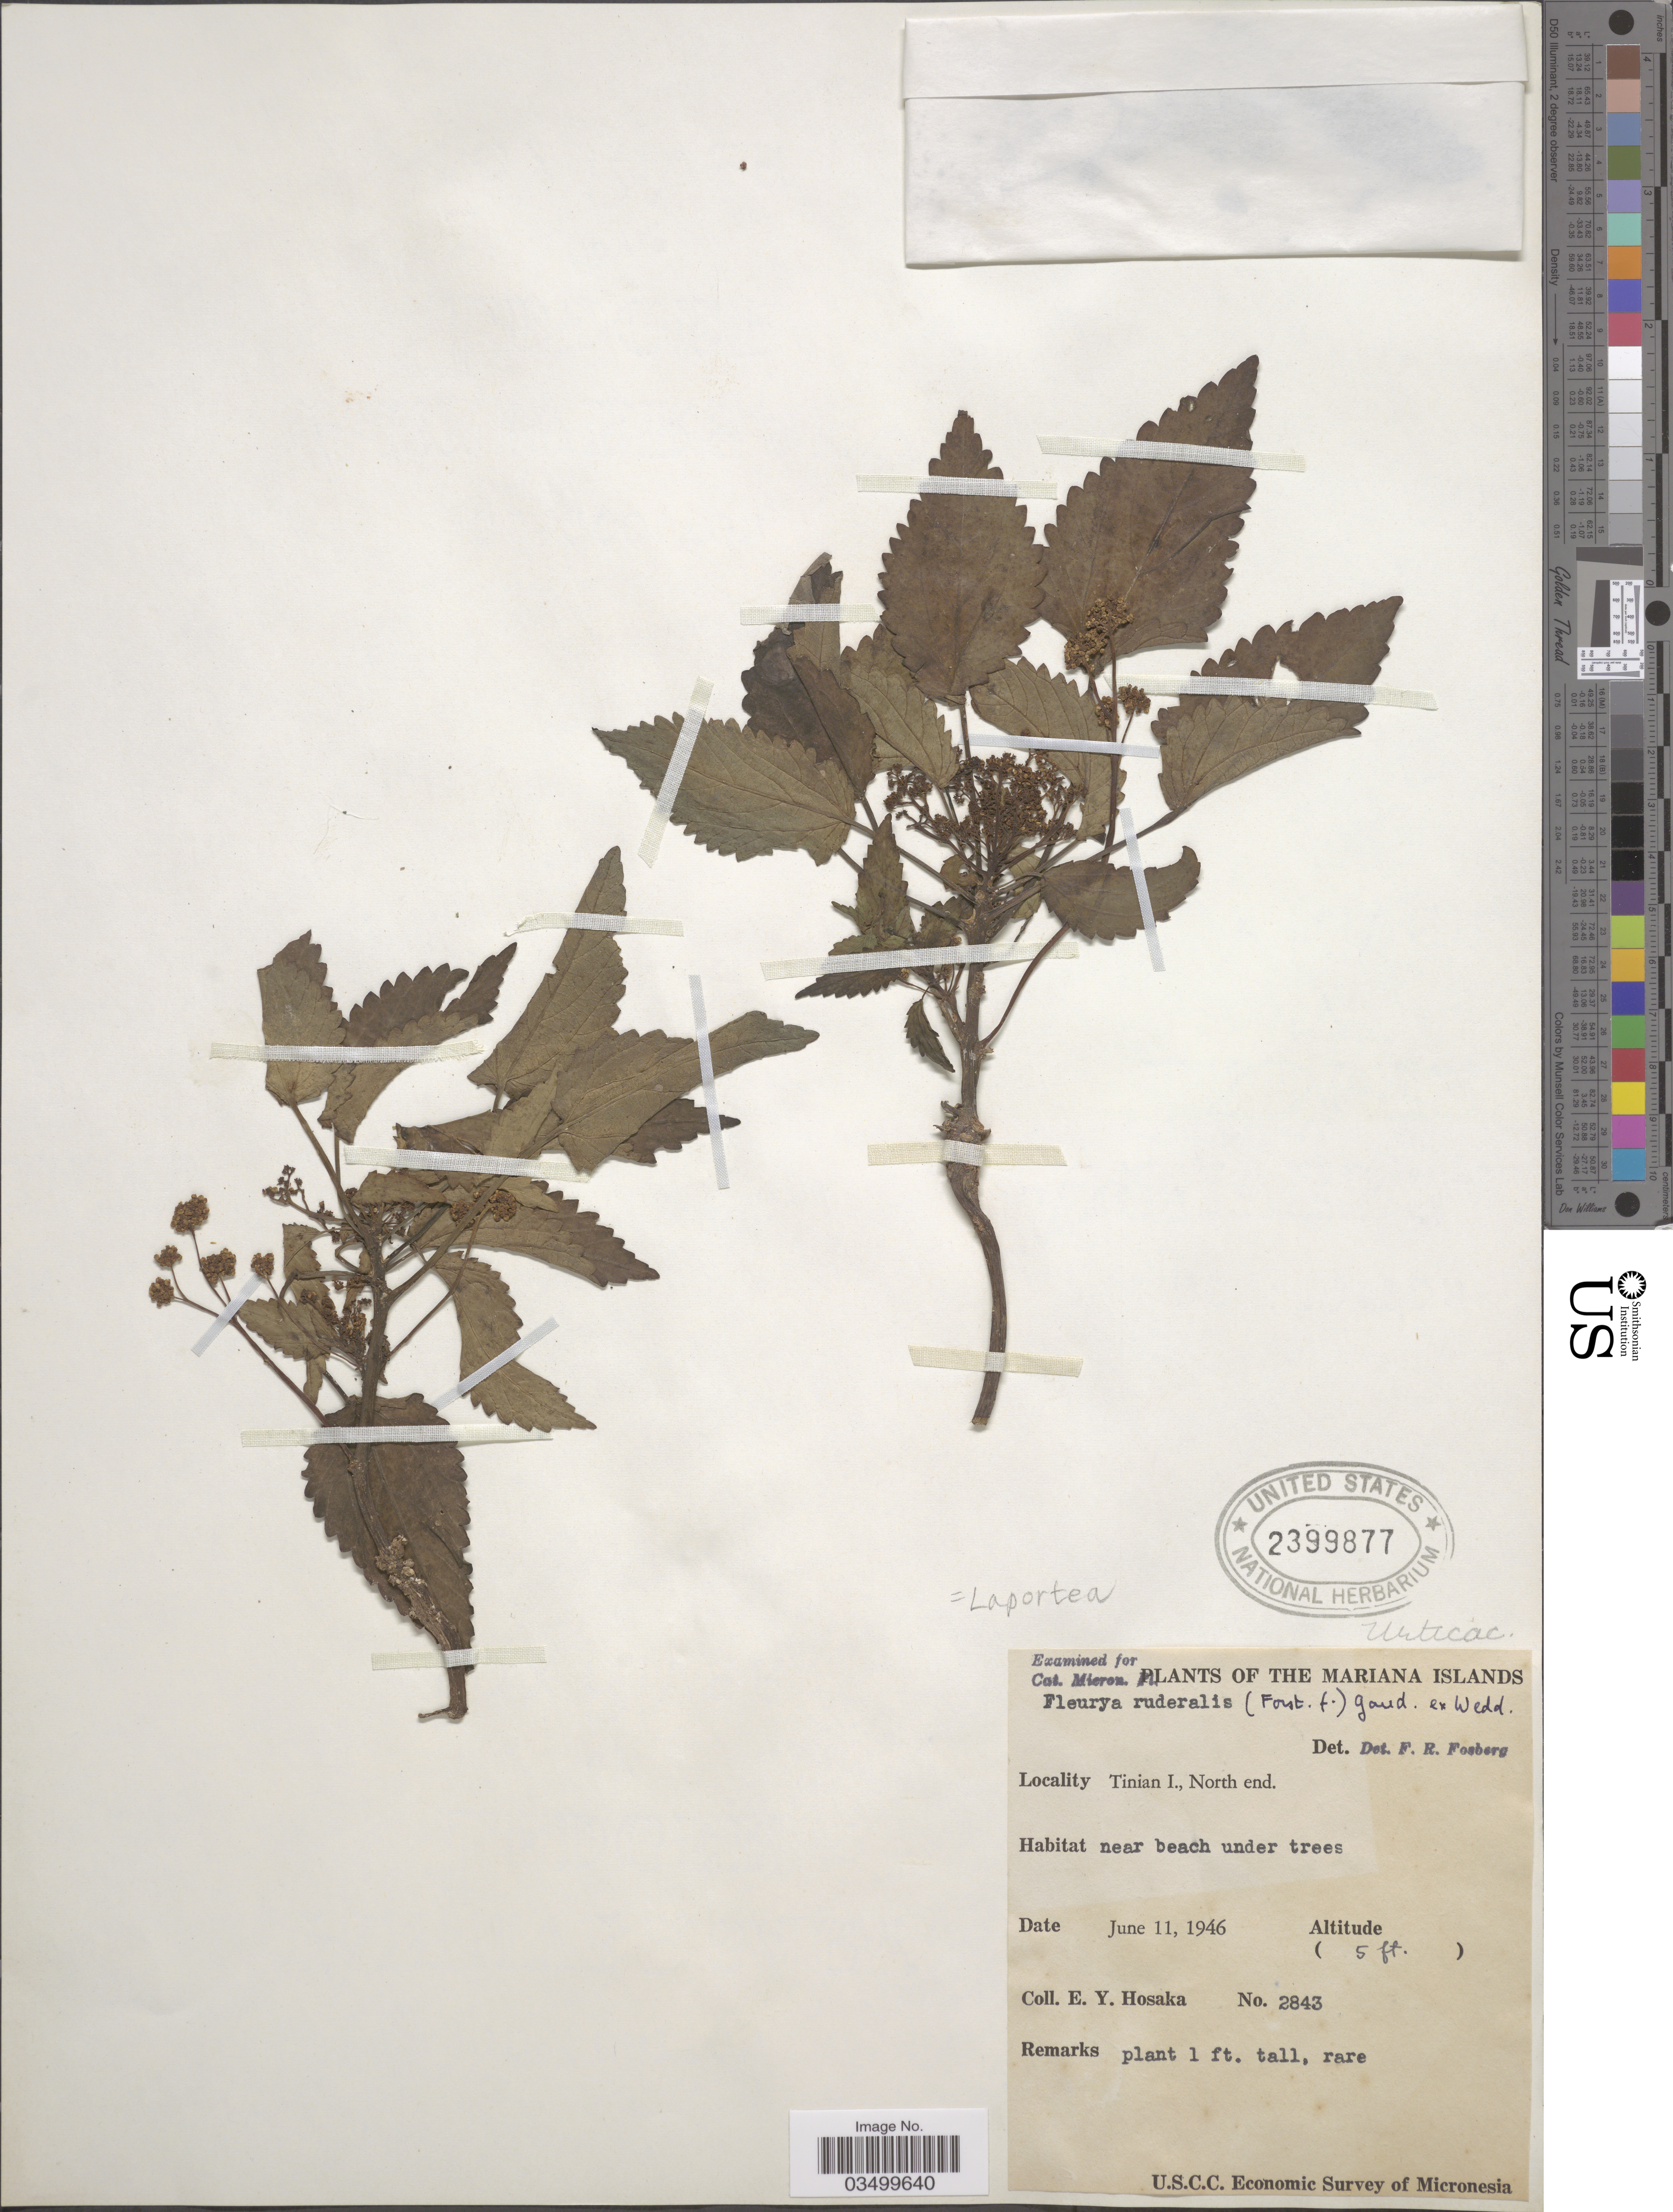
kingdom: Plantae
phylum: Tracheophyta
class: Magnoliopsida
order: Rosales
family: Urticaceae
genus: Laportea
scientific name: Laportea ruderalis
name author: (G. Forst.) Chew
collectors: E. Y. Hosaka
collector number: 2843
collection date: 1946-06-11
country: Northern Mariana Islands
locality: Mariana Islands. Tinian I., North end.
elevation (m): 2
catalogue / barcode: US 2399877